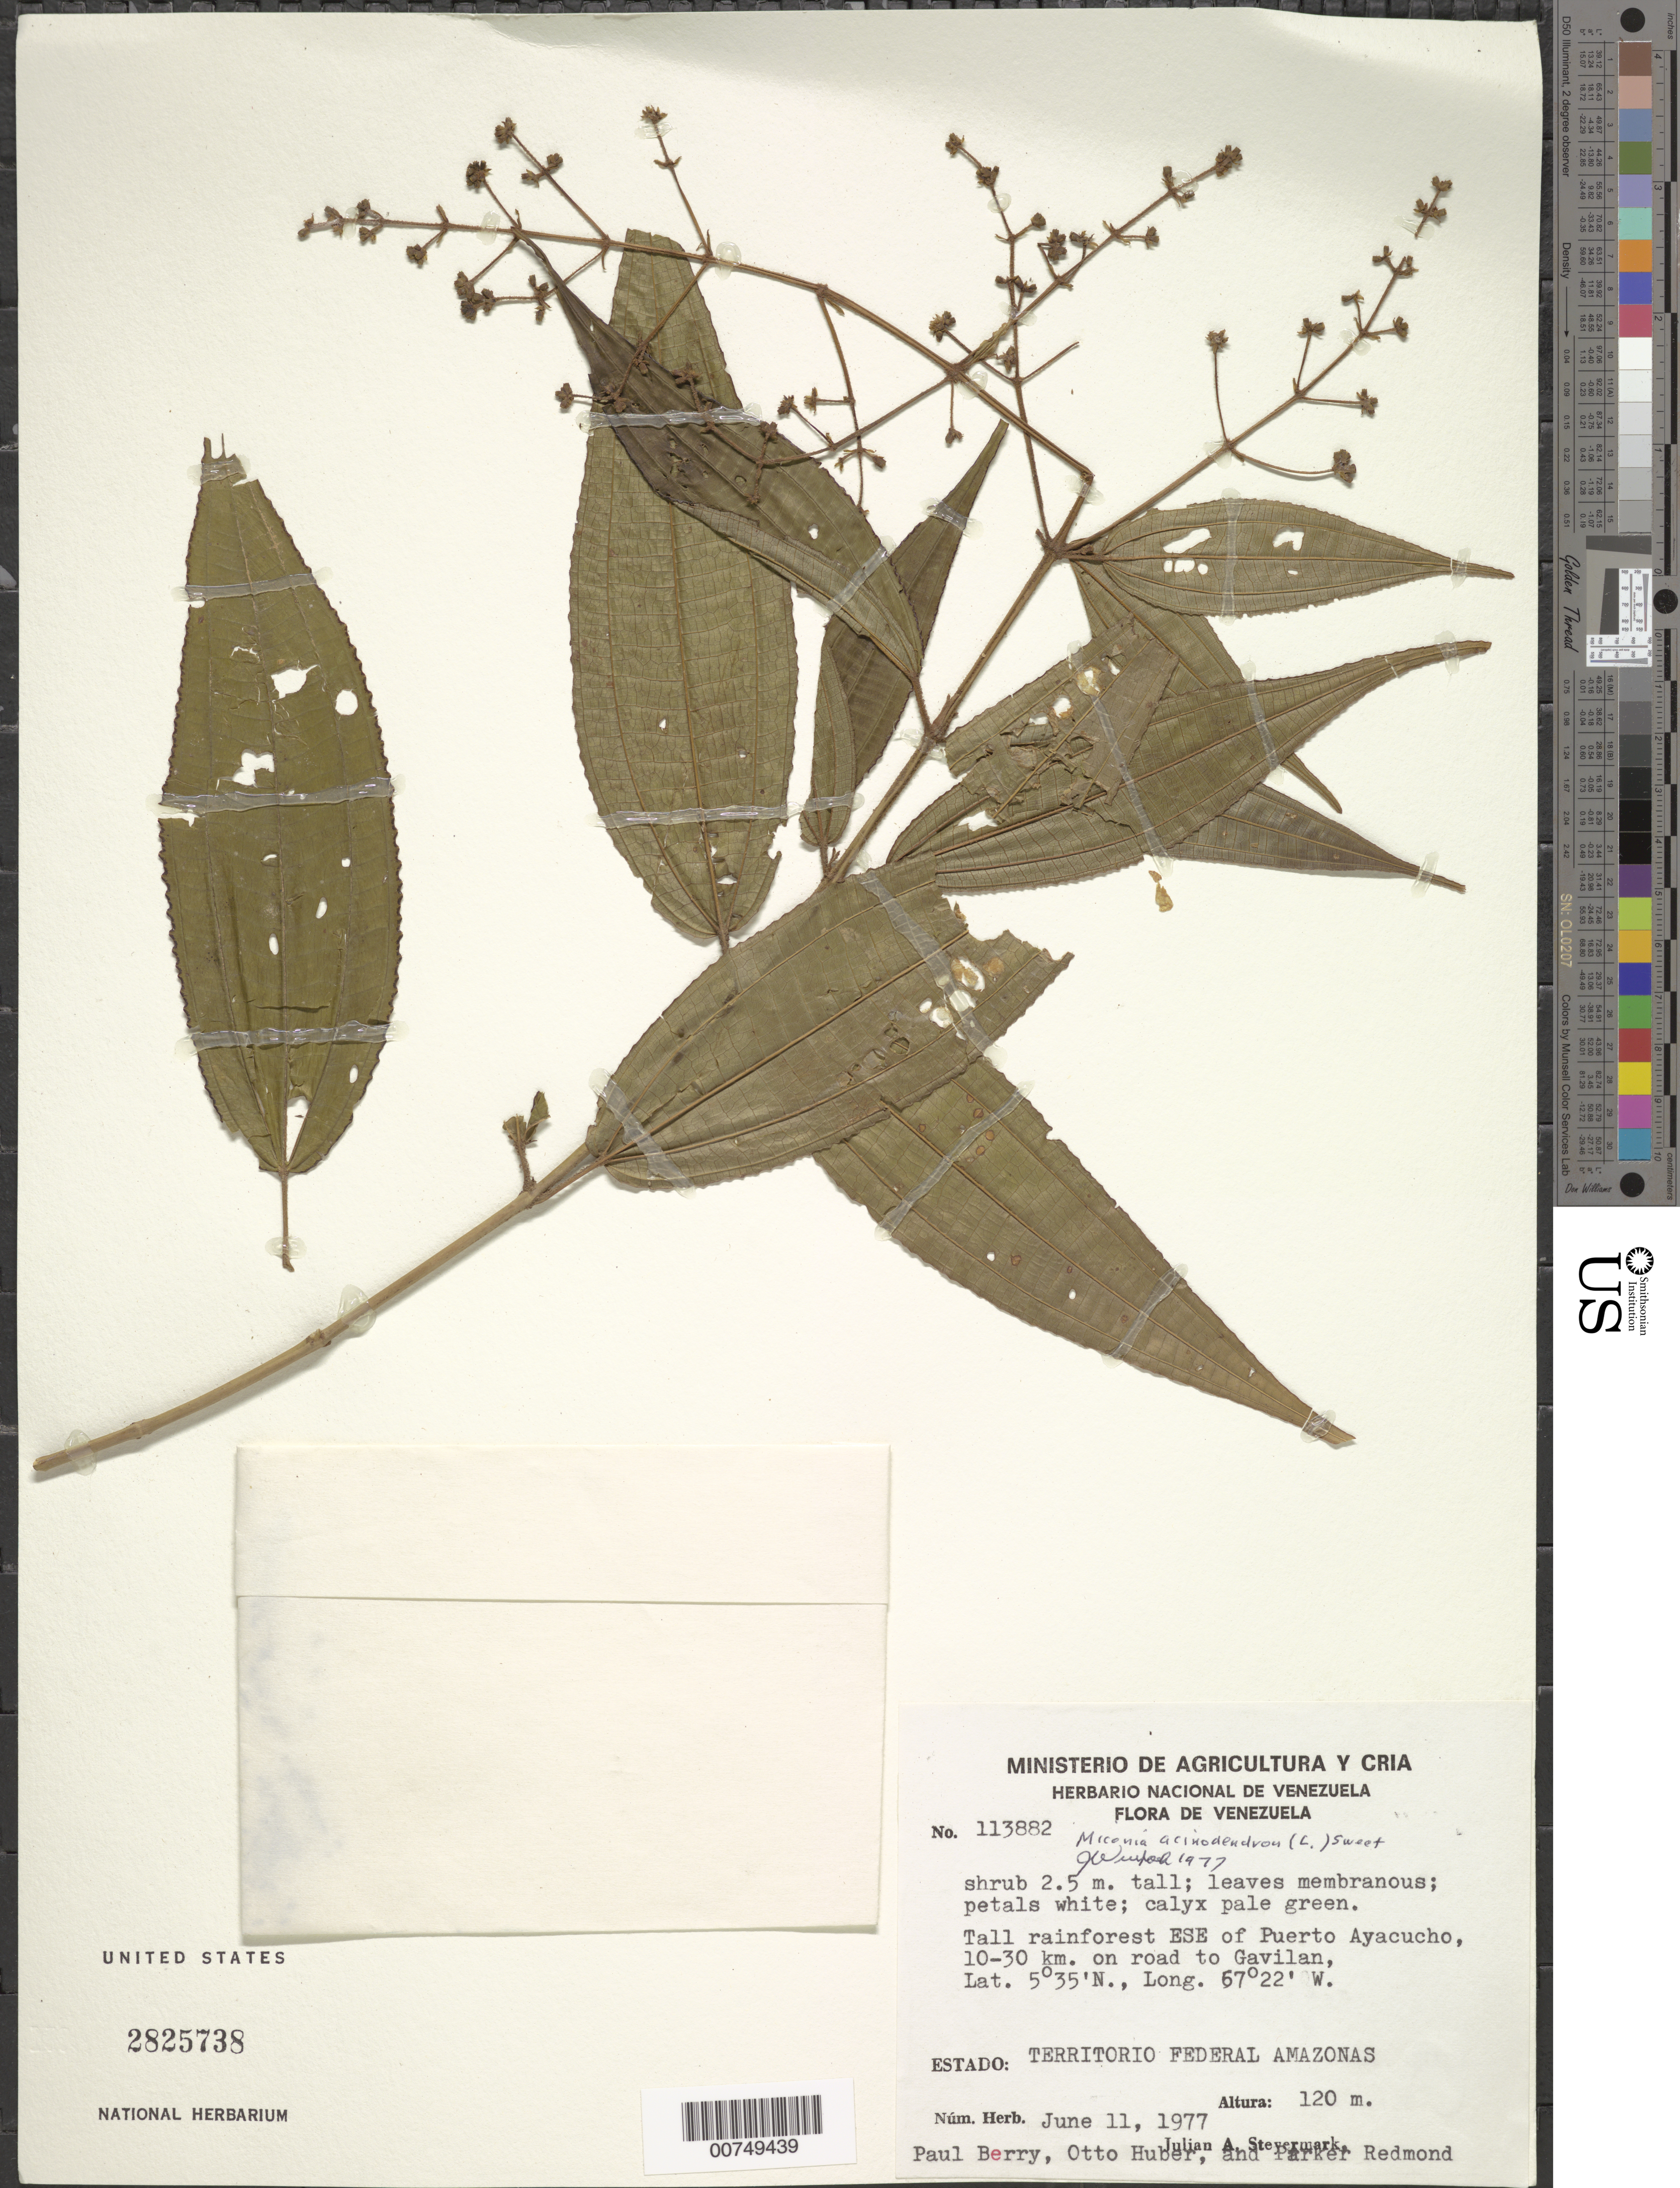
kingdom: Plantae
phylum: Tracheophyta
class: Magnoliopsida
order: Myrtales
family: Melastomataceae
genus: Miconia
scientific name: Miconia acinodendron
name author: (L.) Sweet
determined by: Wurdack, John J., (US), US (UNITED STATES)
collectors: P. E. Berry, O. Huber & P. Redmond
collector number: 113882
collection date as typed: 11-Jun-77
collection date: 1977-06-11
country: Venezuela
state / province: Amazonas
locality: Puerto Ayacucho, ESE of, 10-30 km on road to Gavilán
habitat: Tall rainforest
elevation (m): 120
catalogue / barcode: US 2825738